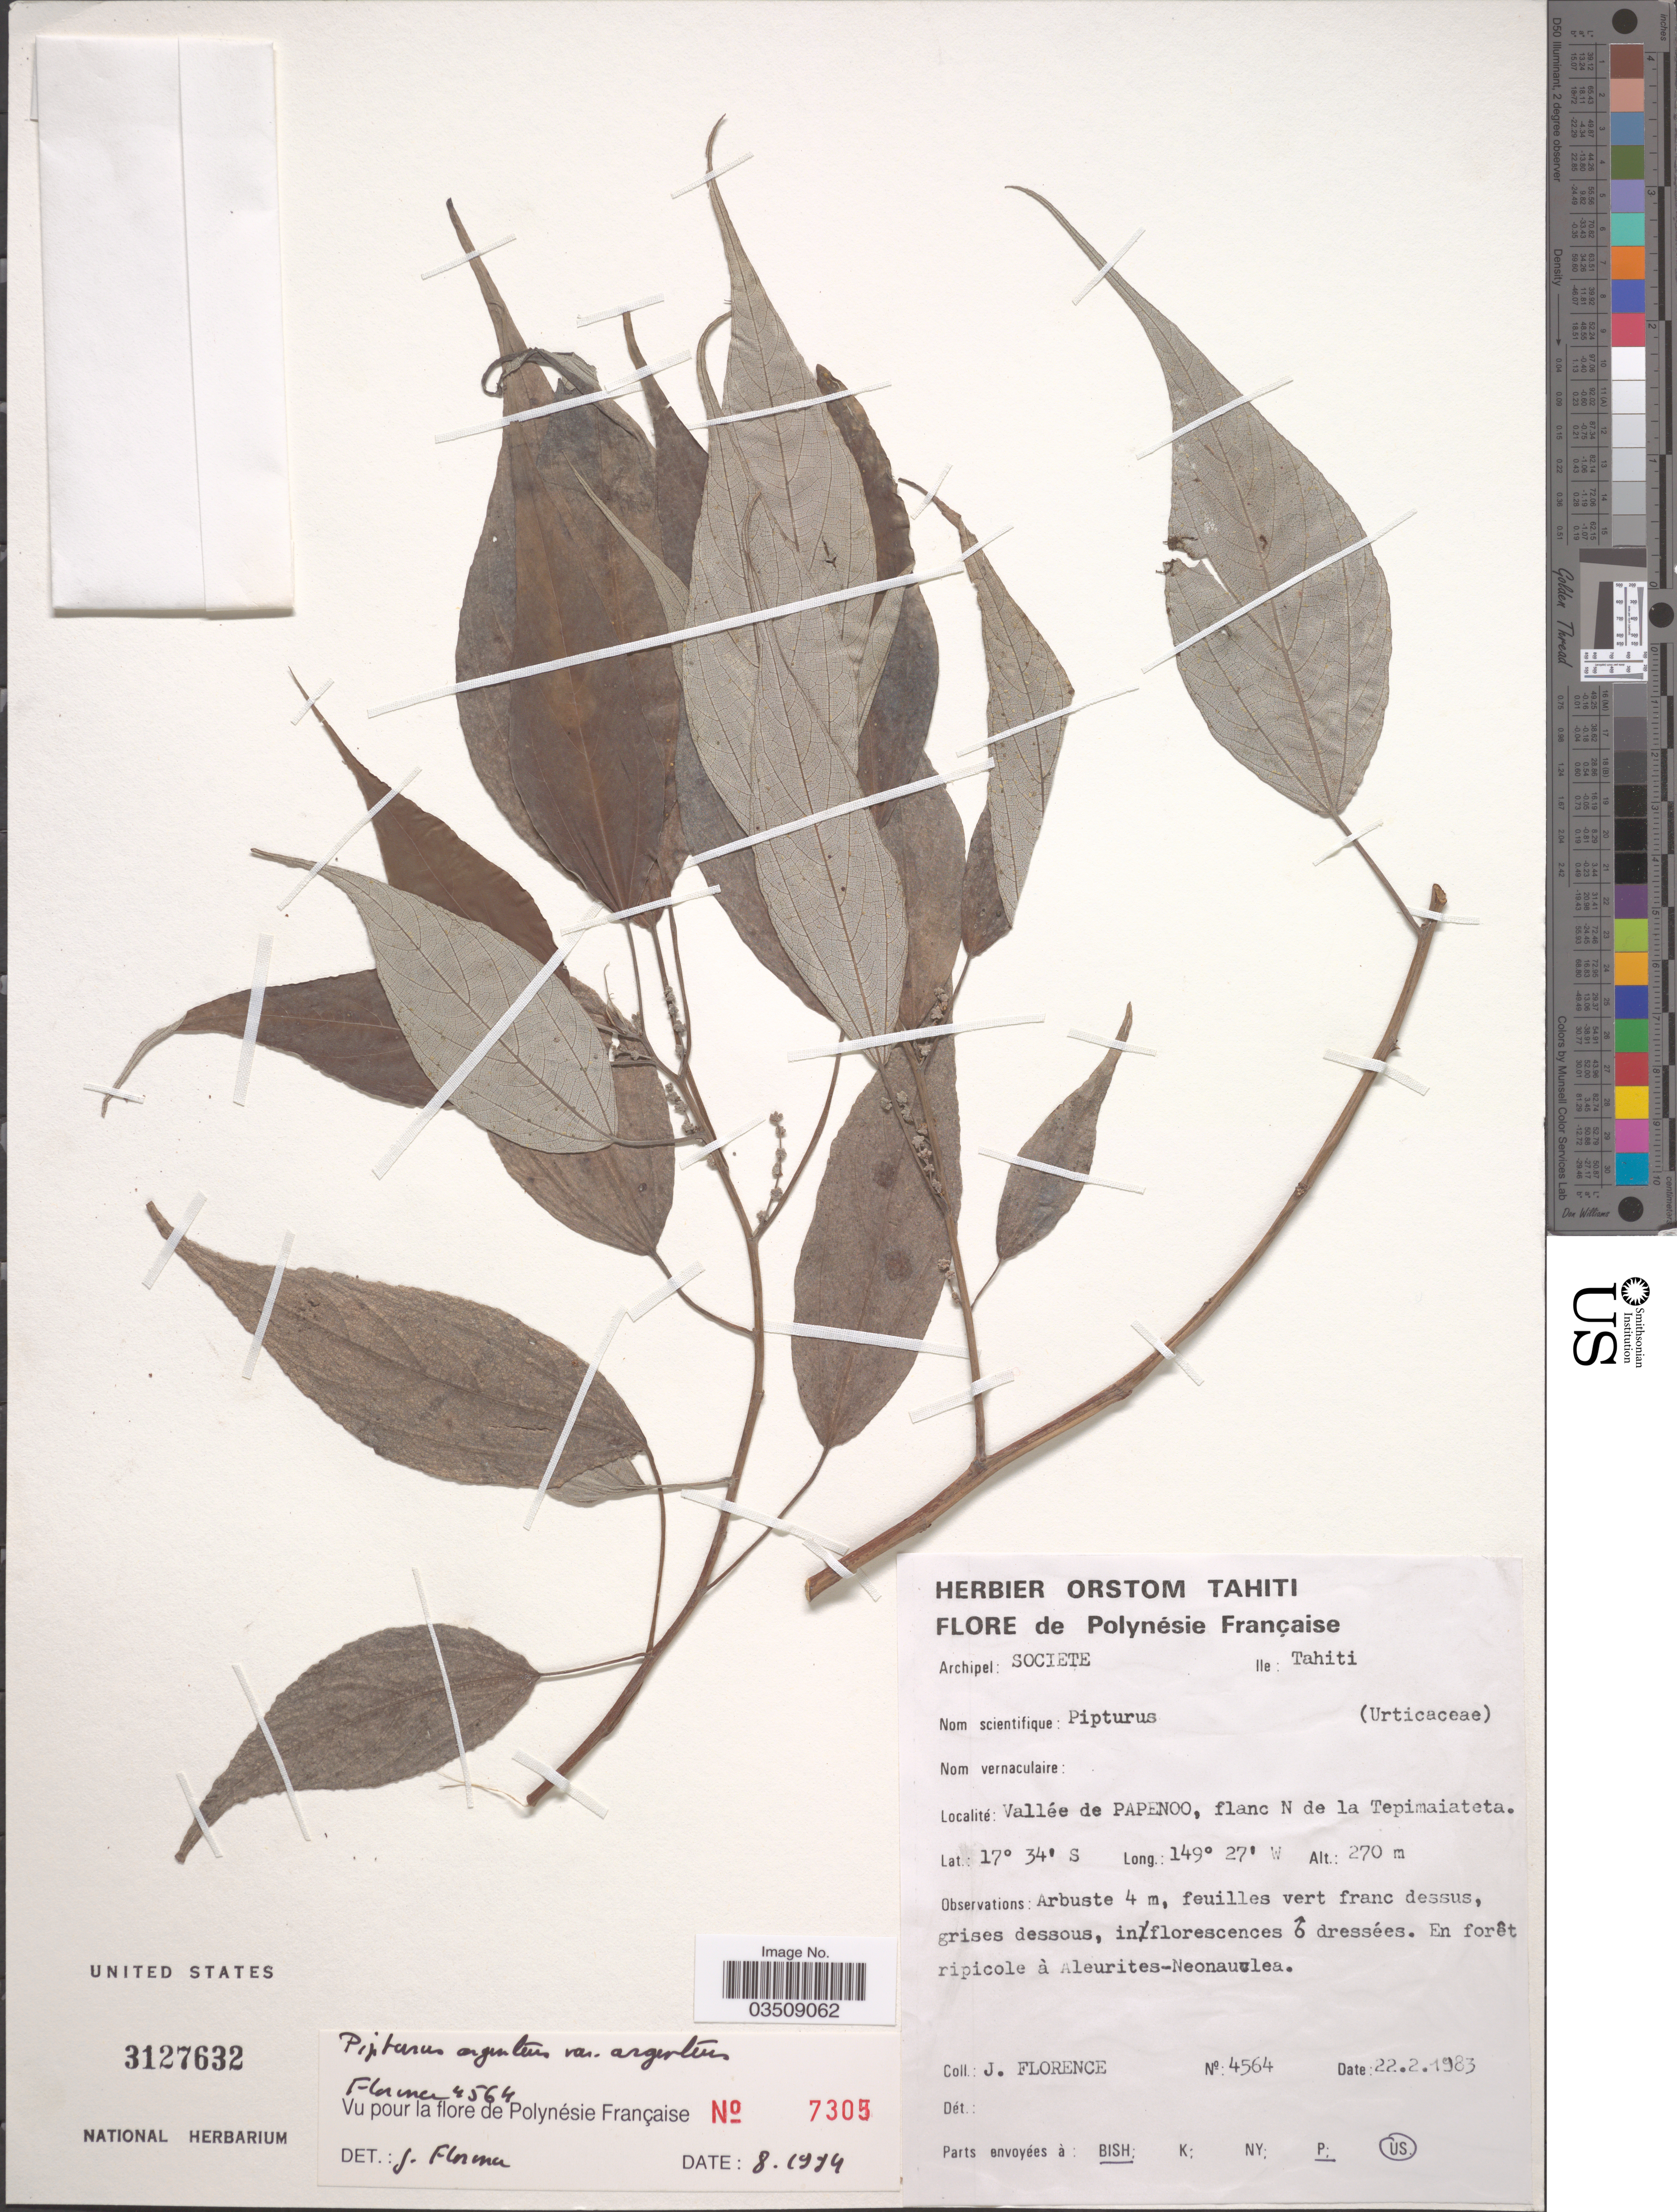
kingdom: Plantae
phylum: Tracheophyta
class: Magnoliopsida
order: Rosales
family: Urticaceae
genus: Pipturus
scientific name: Pipturus argenteus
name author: (G. Forst.) Wedd.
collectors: J. Florence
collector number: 4564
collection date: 1983-02-22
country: French Polynesia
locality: Archipel: Societe. Ile: Tahiti. Vallée de Papenoo, flanc N de la Tepimaiateta.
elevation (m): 270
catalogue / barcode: US 3127632